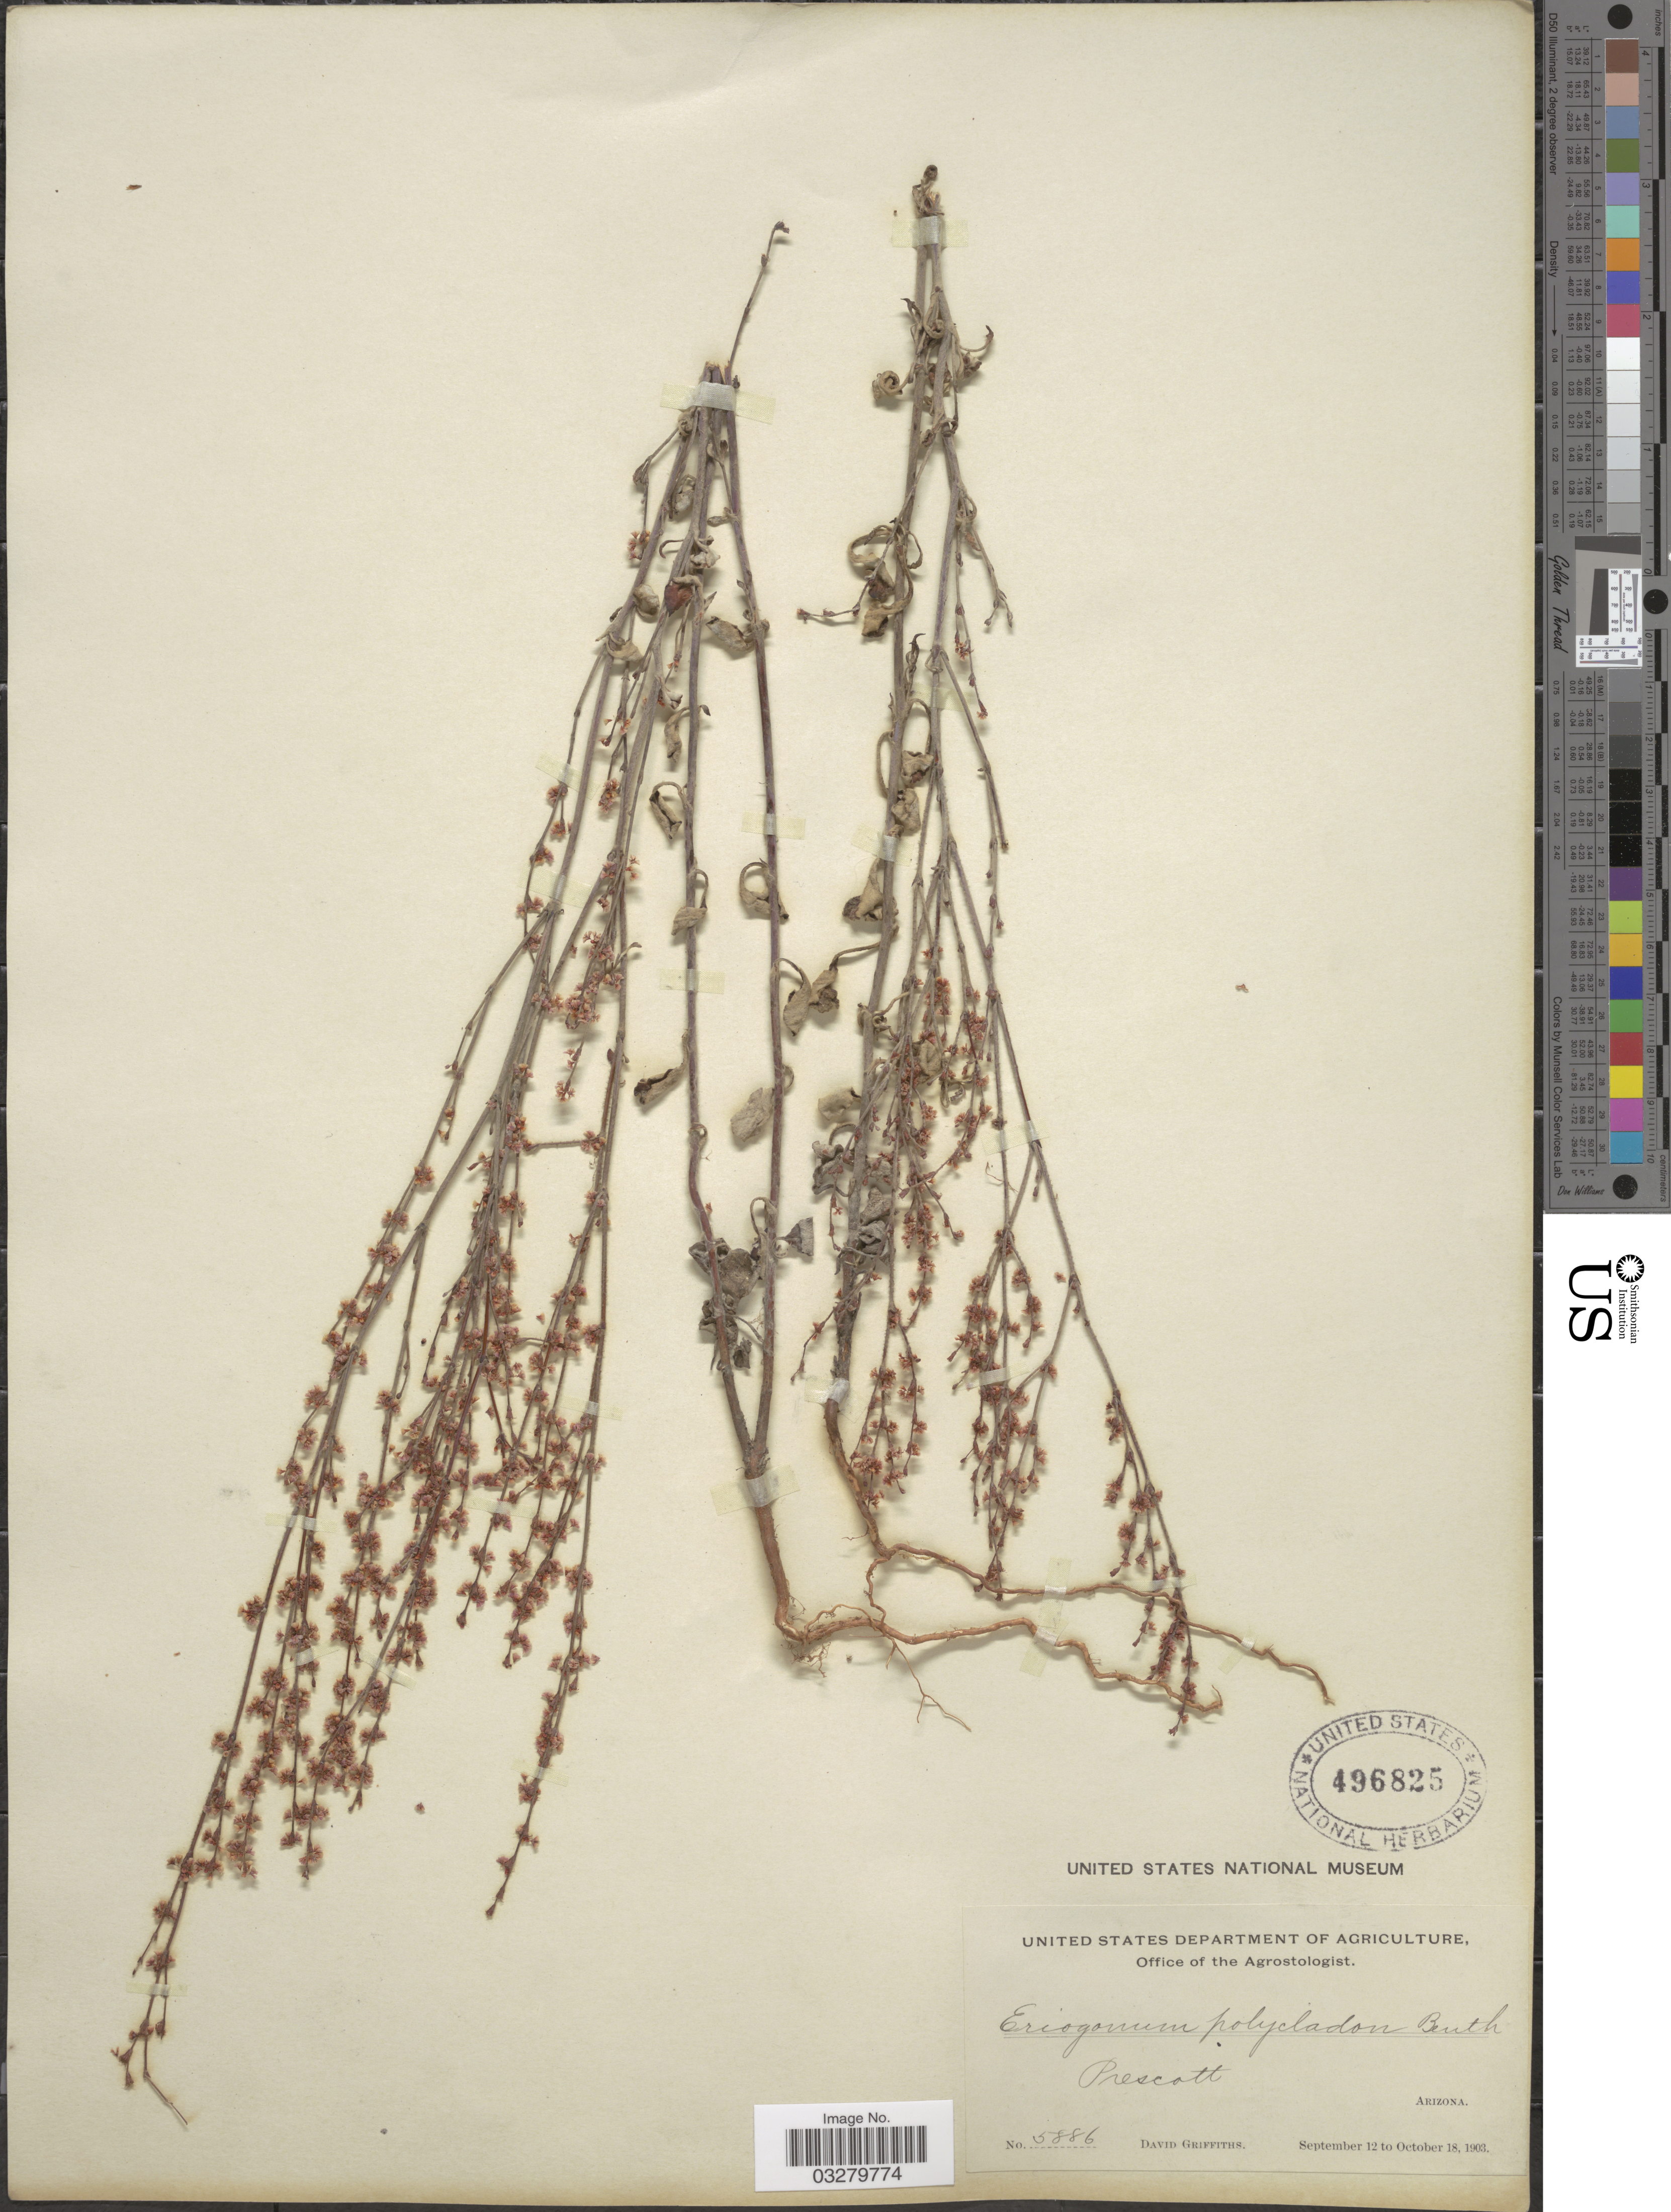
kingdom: Plantae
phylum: Tracheophyta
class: Magnoliopsida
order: Caryophyllales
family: Polygonaceae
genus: Eriogonum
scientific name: Eriogonum polycladon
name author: Benth.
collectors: D. Griffiths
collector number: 5886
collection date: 1903-09-12/1903-10-18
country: United States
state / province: Arizona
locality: Prescott.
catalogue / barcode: US 496825